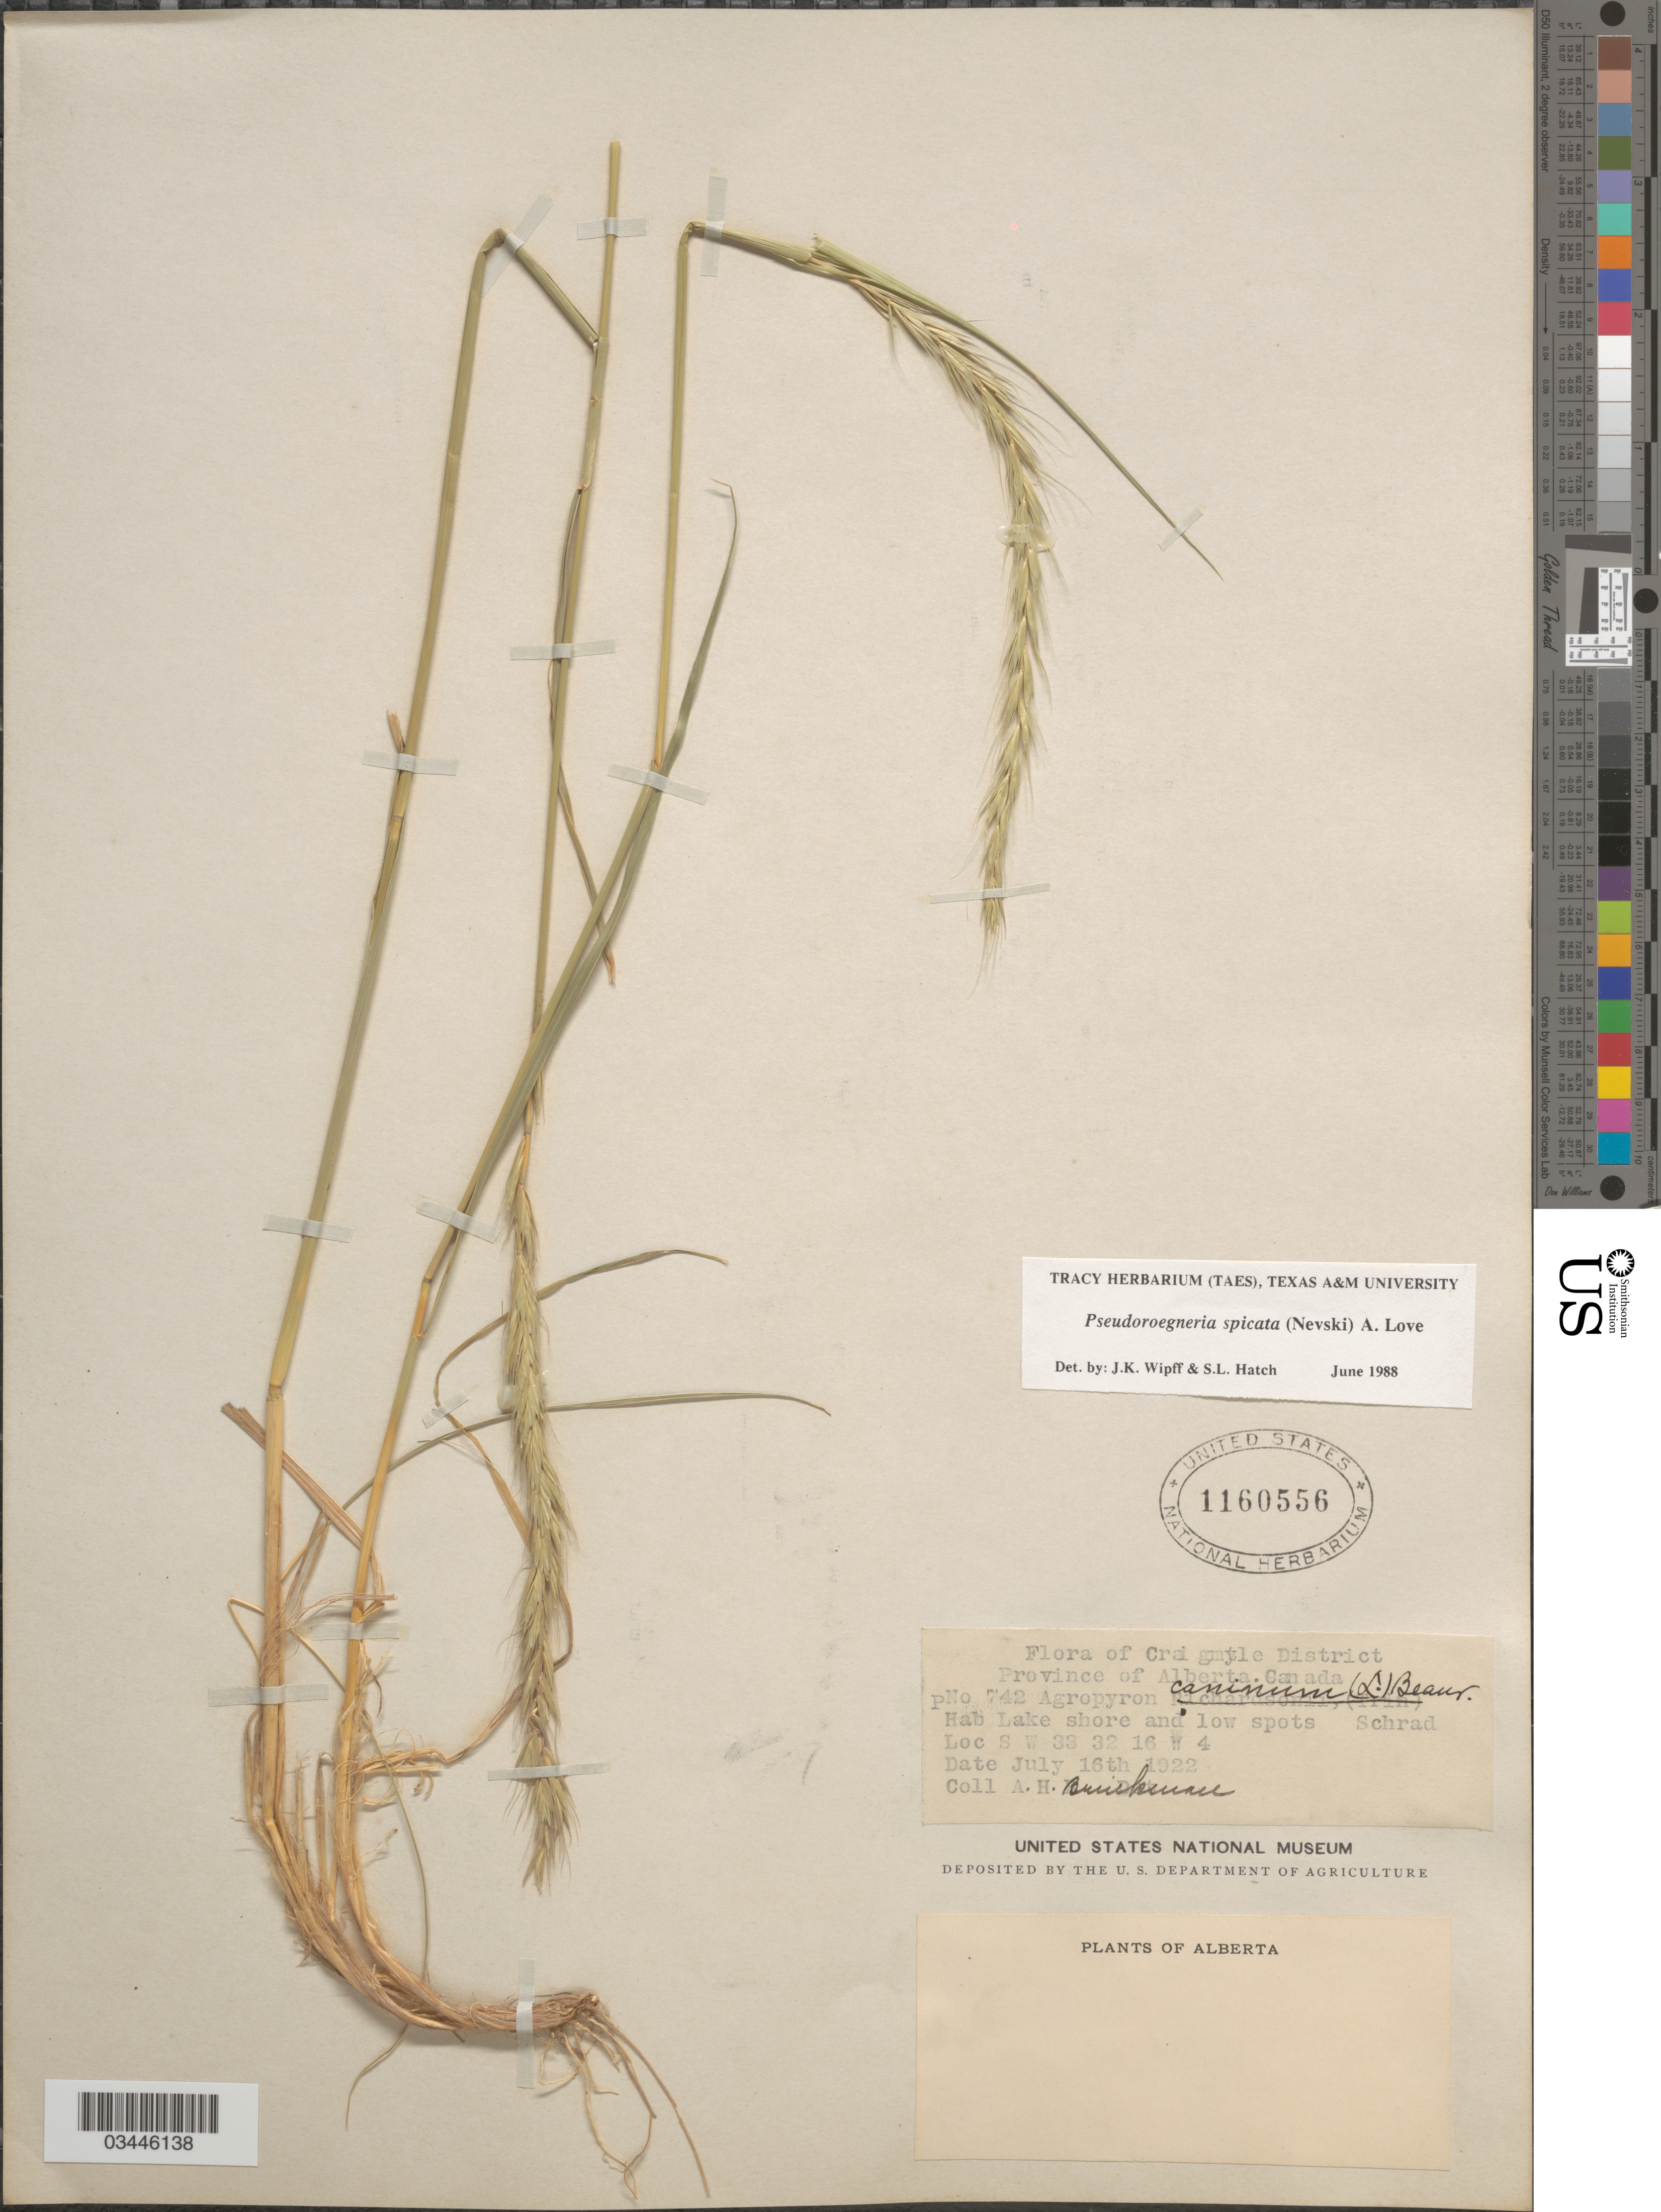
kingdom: Plantae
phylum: Tracheophyta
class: Liliopsida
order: Poales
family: Poaceae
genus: Pseudoroegneria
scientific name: Pseudoroegneria spicata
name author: (Pursh) Á. Löve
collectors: A. Brinkman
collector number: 742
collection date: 1922-07-16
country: Canada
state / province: Alberta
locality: Craigmyle District. Lake shore and low spots Schrad. S W 33 32 16 W 4.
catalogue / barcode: US 1160556